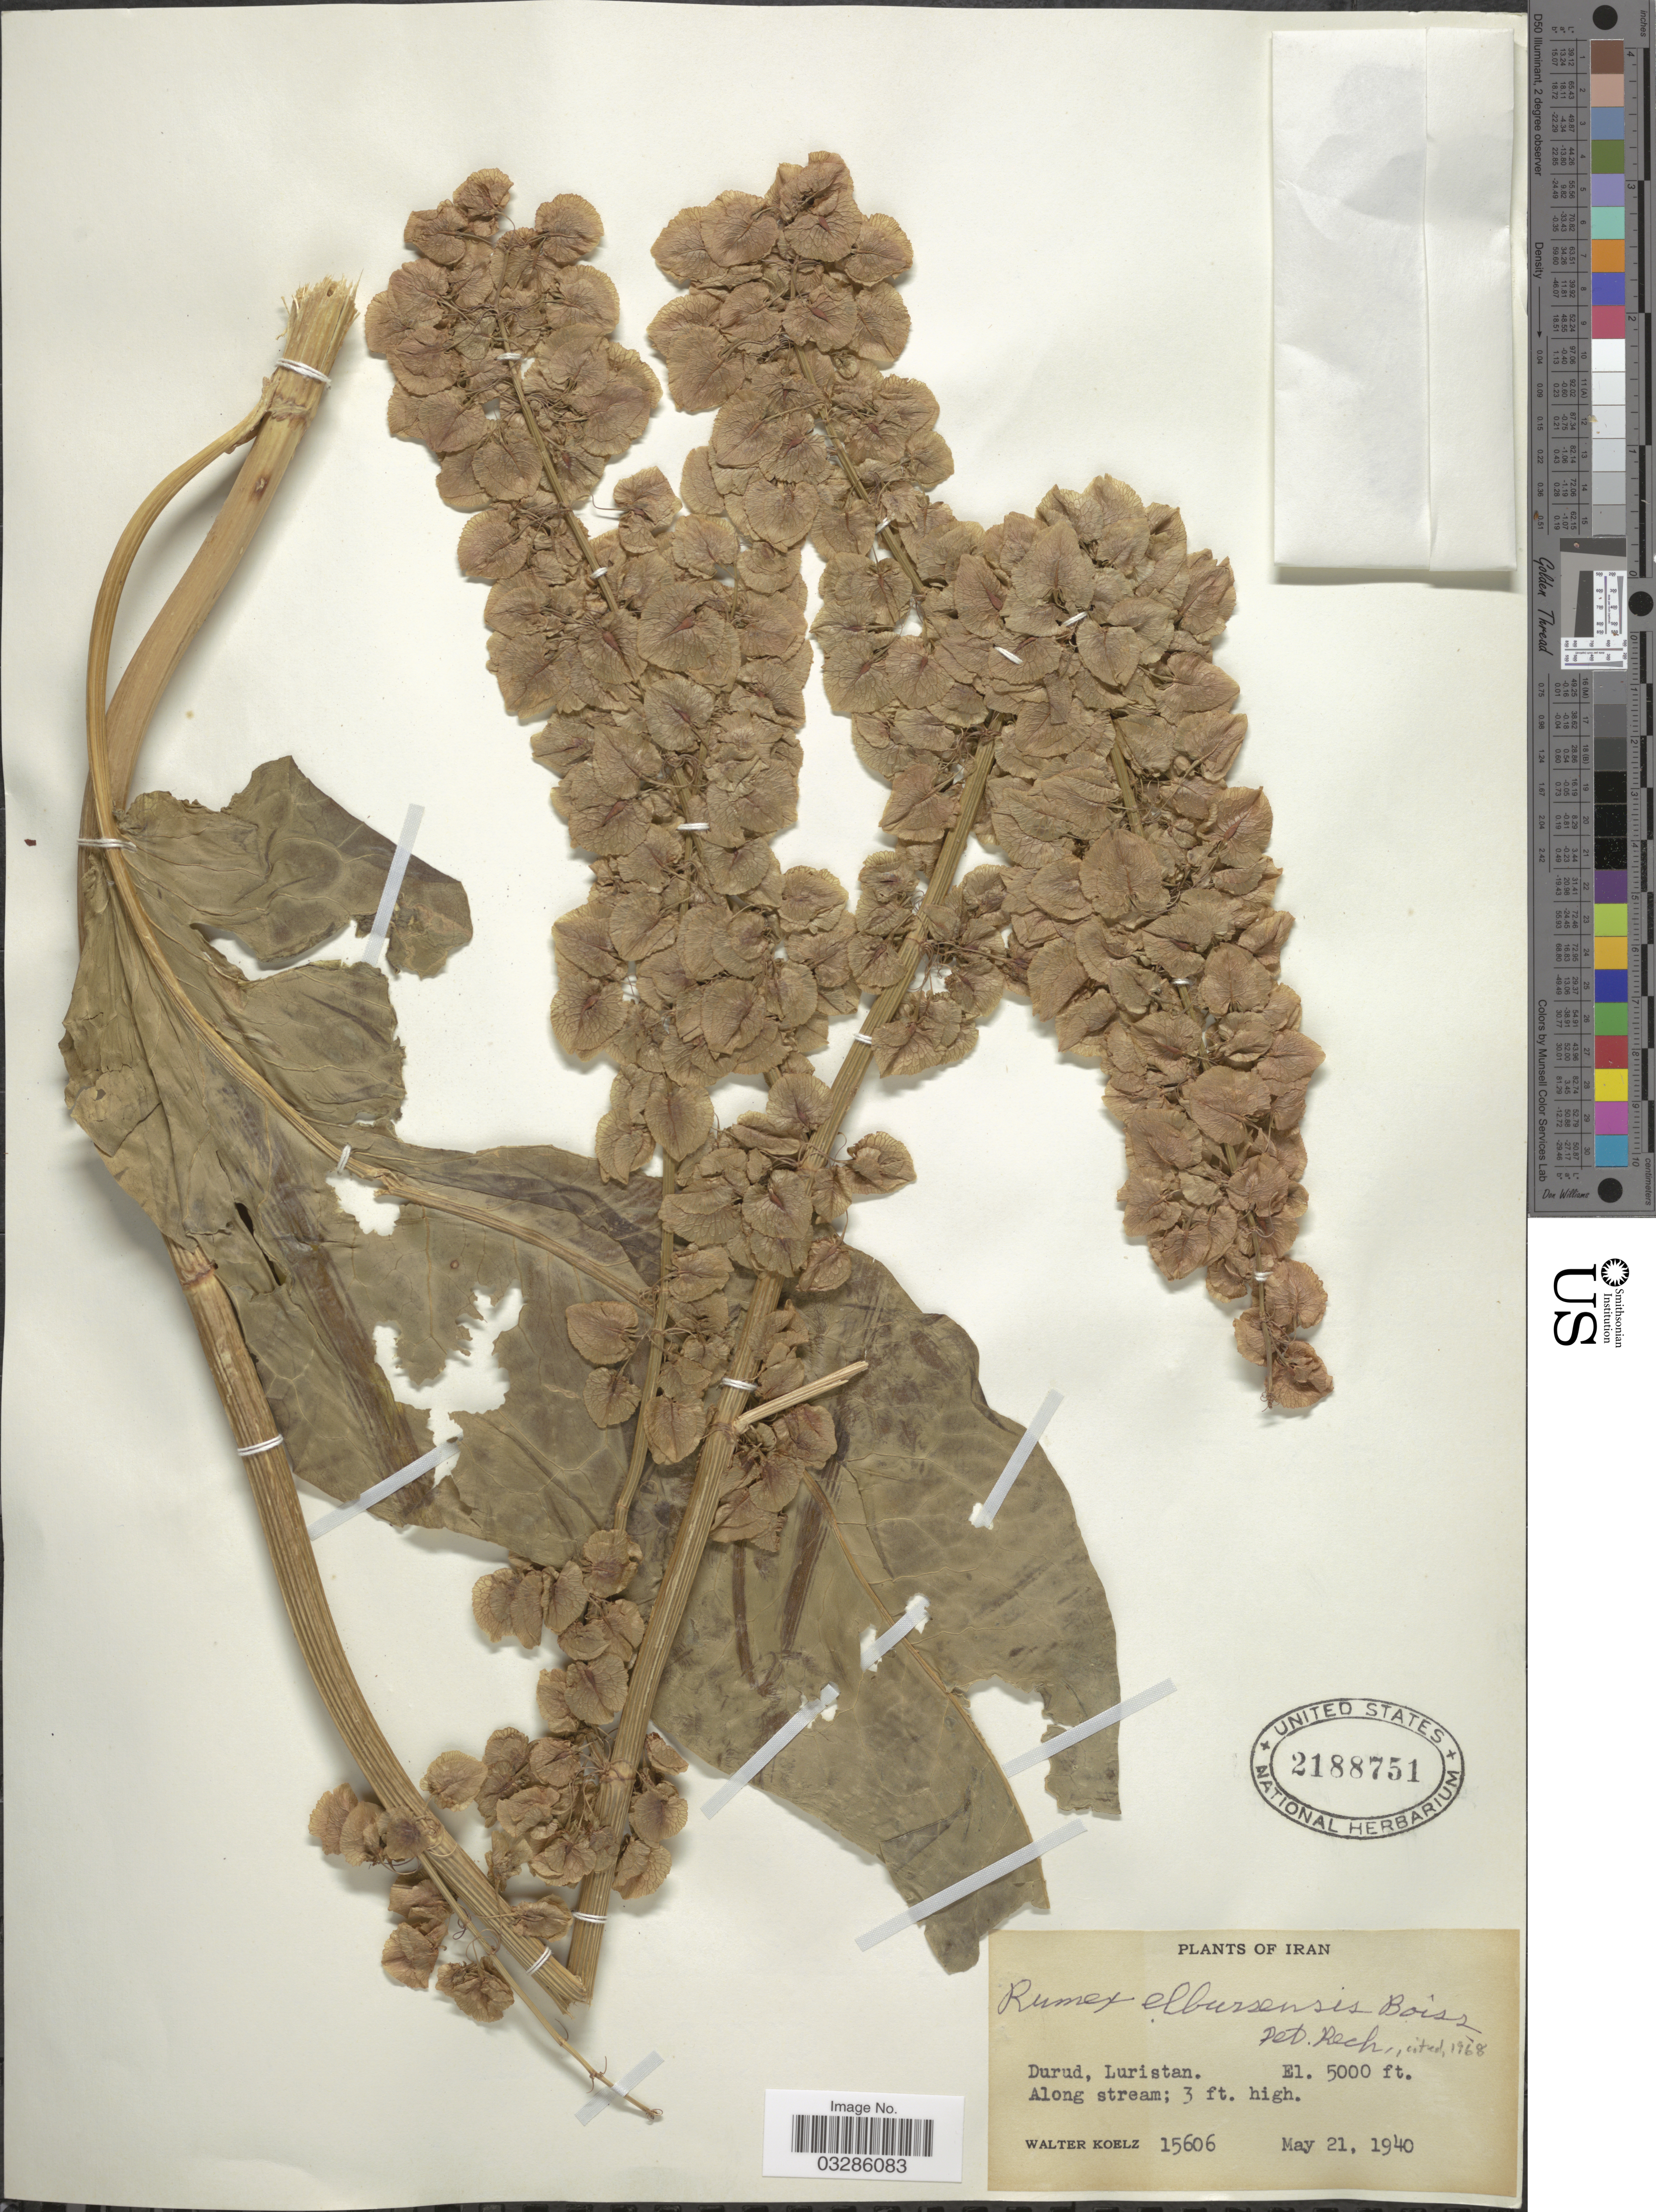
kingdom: Plantae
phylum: Tracheophyta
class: Magnoliopsida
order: Caryophyllales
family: Polygonaceae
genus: Rumex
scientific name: Rumex elbrusensis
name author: Boiss.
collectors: W. N. Koelz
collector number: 15606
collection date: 1940-05-21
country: Iran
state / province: Hormozgan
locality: Durud, Luristan.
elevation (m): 1524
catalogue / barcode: US 2188751